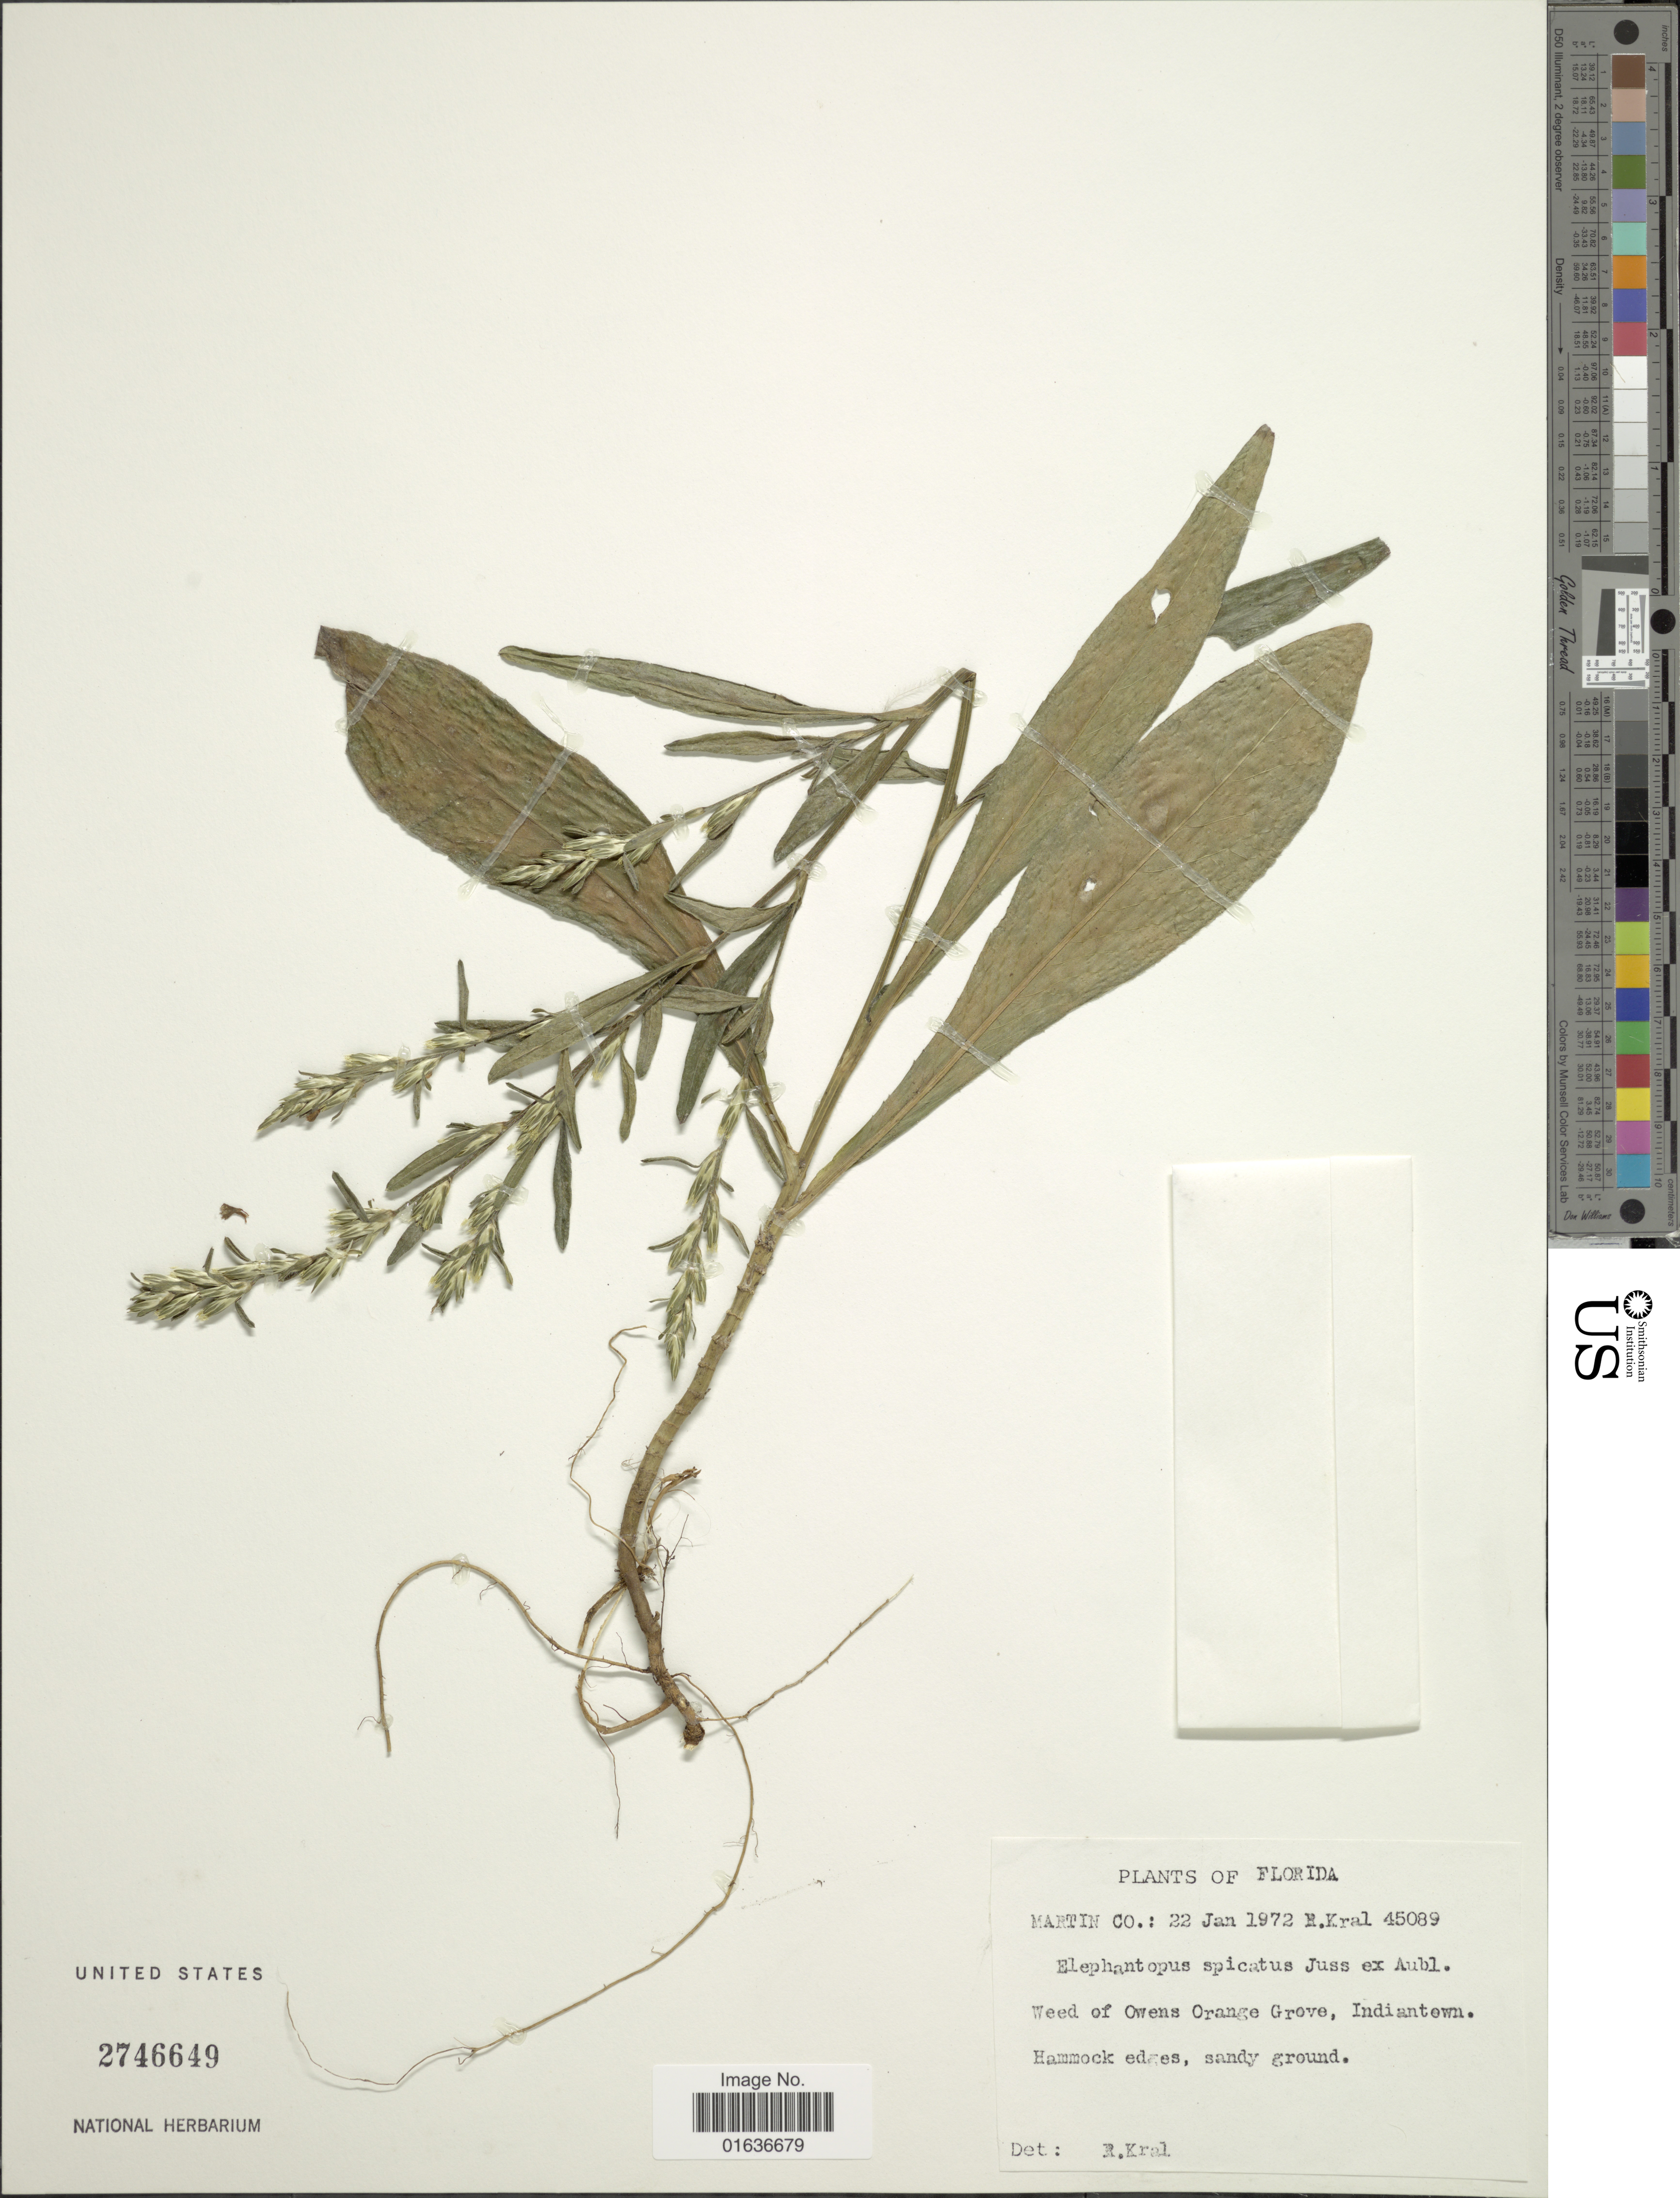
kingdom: Plantae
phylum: Tracheophyta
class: Magnoliopsida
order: Asterales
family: Asteraceae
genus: Elephantopus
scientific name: Elephantopus spicatus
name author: B. Juss. ex Aubl.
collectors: R. Kral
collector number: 45089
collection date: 1972-01-22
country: United States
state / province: Florida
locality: Martin Co. Weed of Owens Orange Grove, Indiantown, Hammock edges, sandy ground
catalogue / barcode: US 2746649